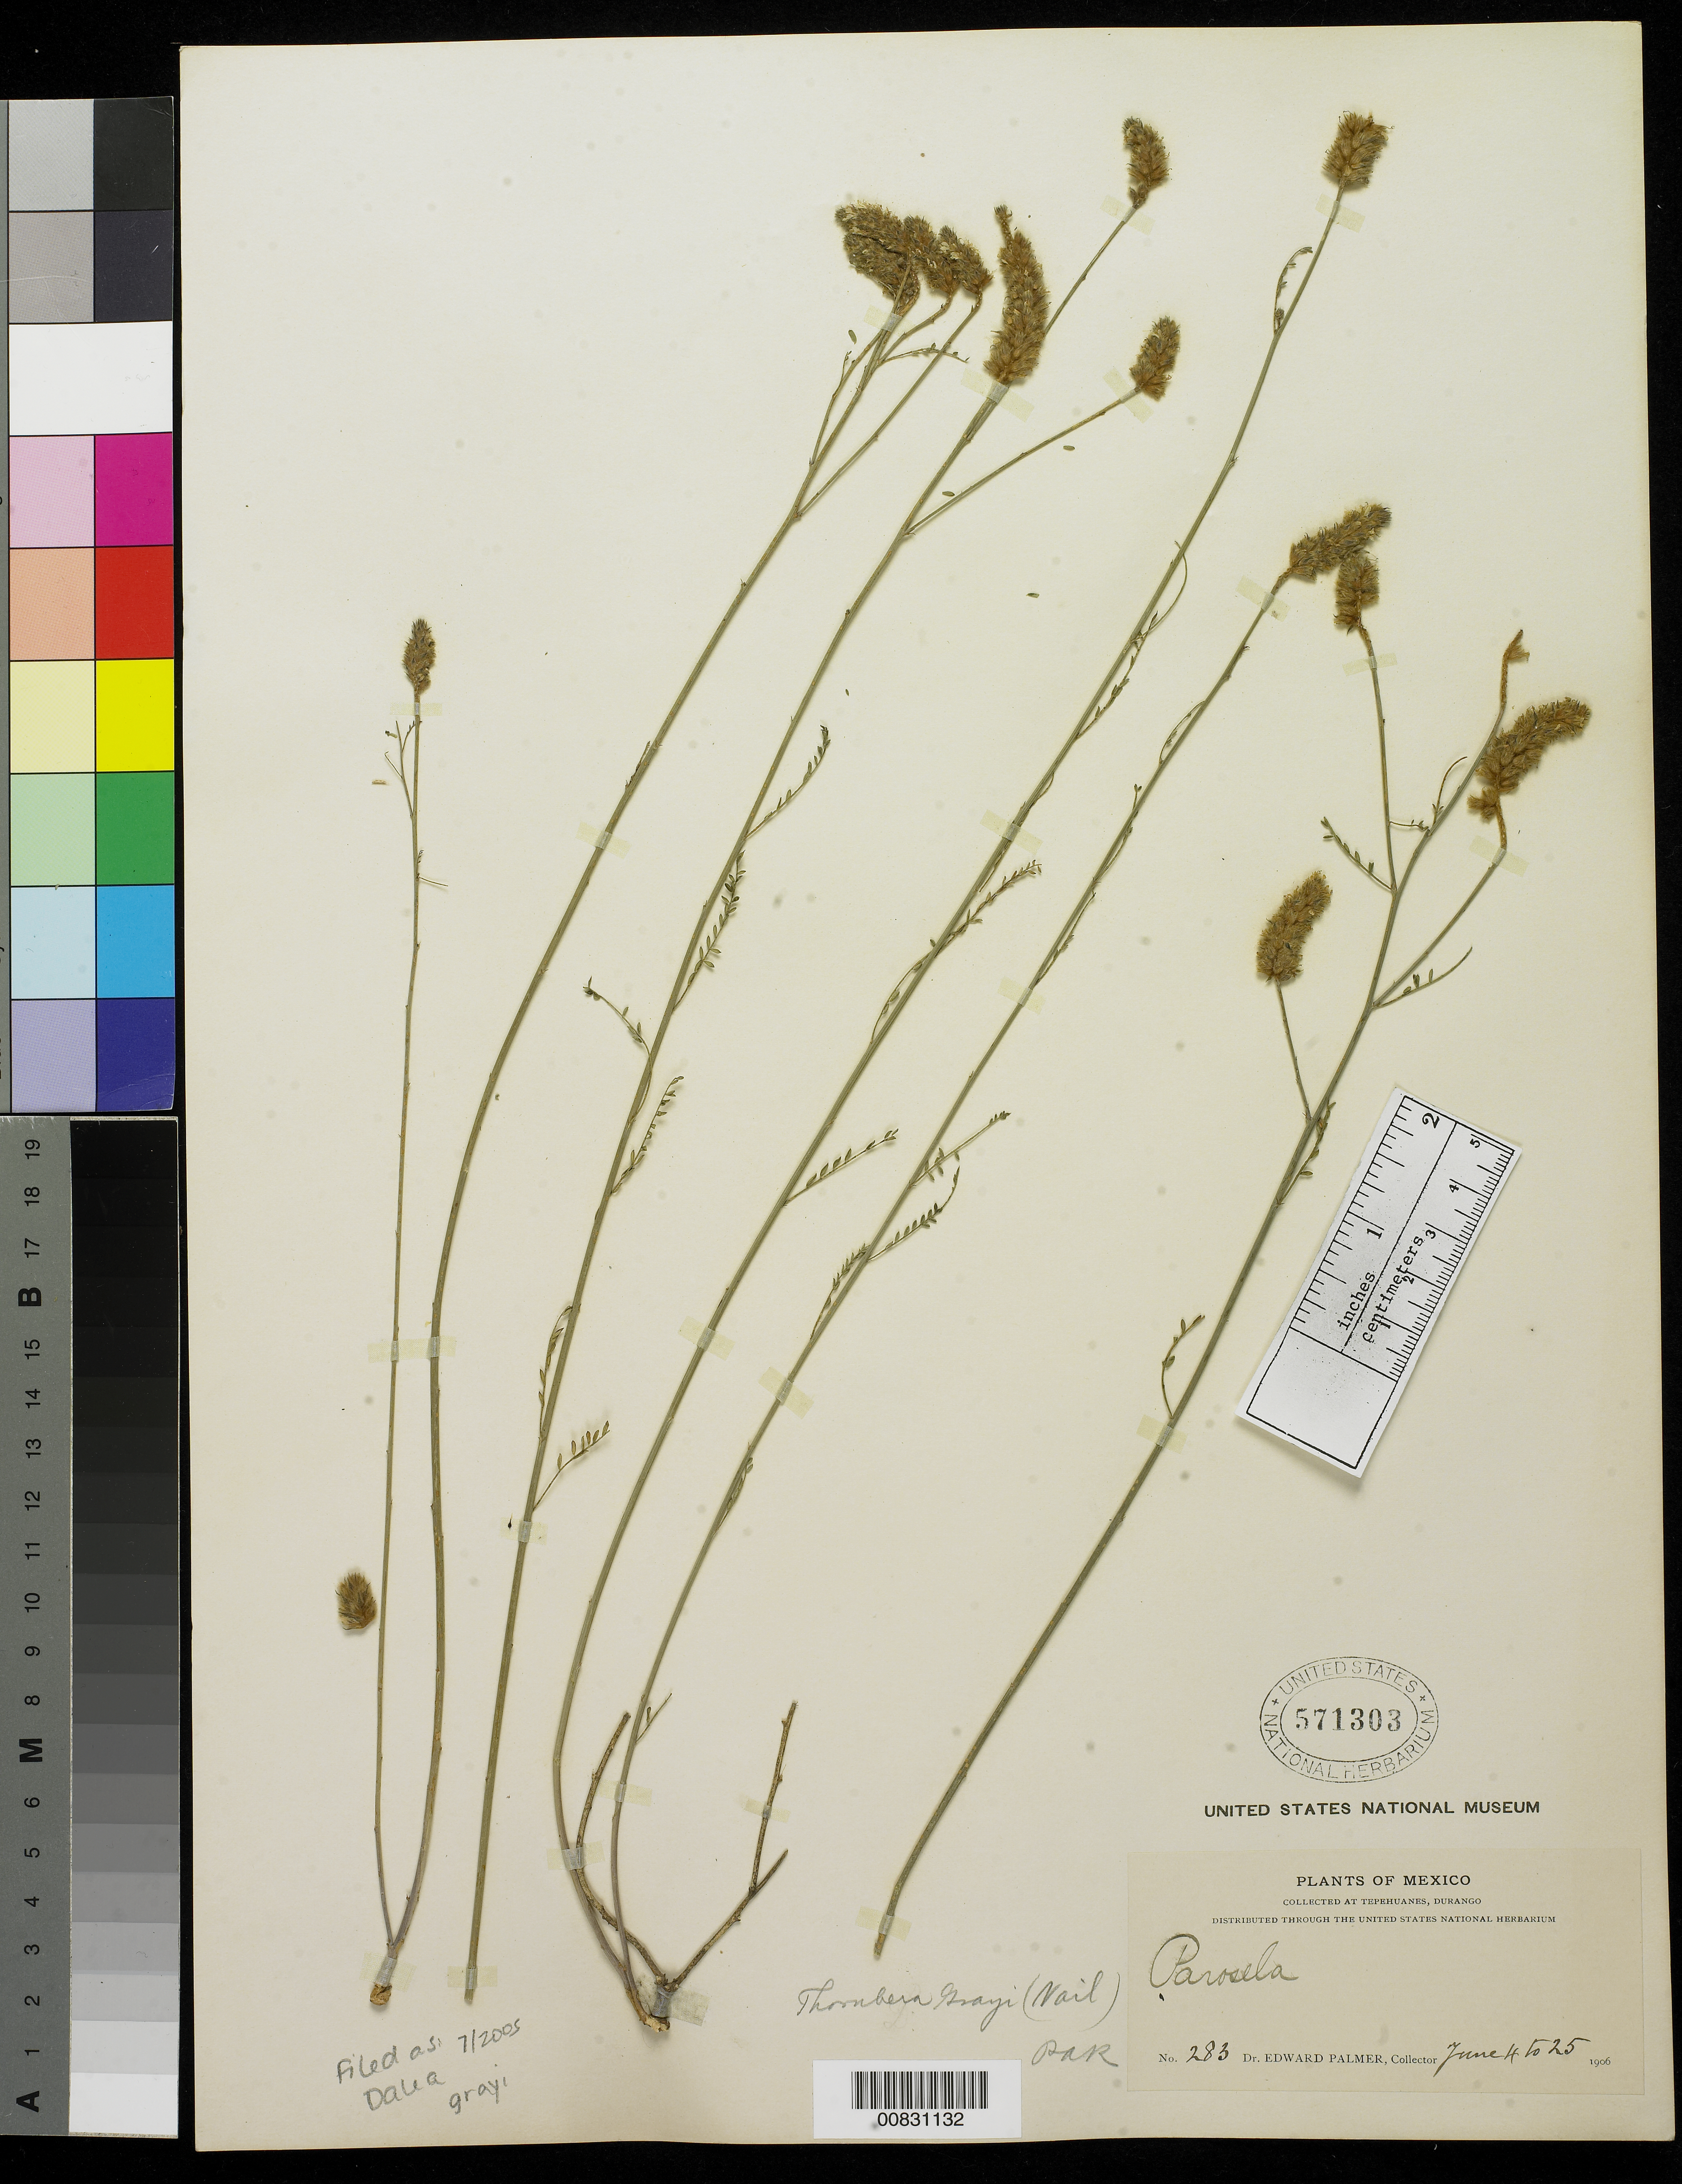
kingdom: Plantae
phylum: Tracheophyta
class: Magnoliopsida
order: Fabales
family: Fabaceae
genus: Dalea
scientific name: Dalea grayi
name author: (Vail) L.O. Williams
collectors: E. Palmer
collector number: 283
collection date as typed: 04 Jun 1906 to 25 Jun 1906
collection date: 1906-06-04/1906-06-25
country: Mexico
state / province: Durango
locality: Tepehuanes, Durango.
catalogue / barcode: US 571303